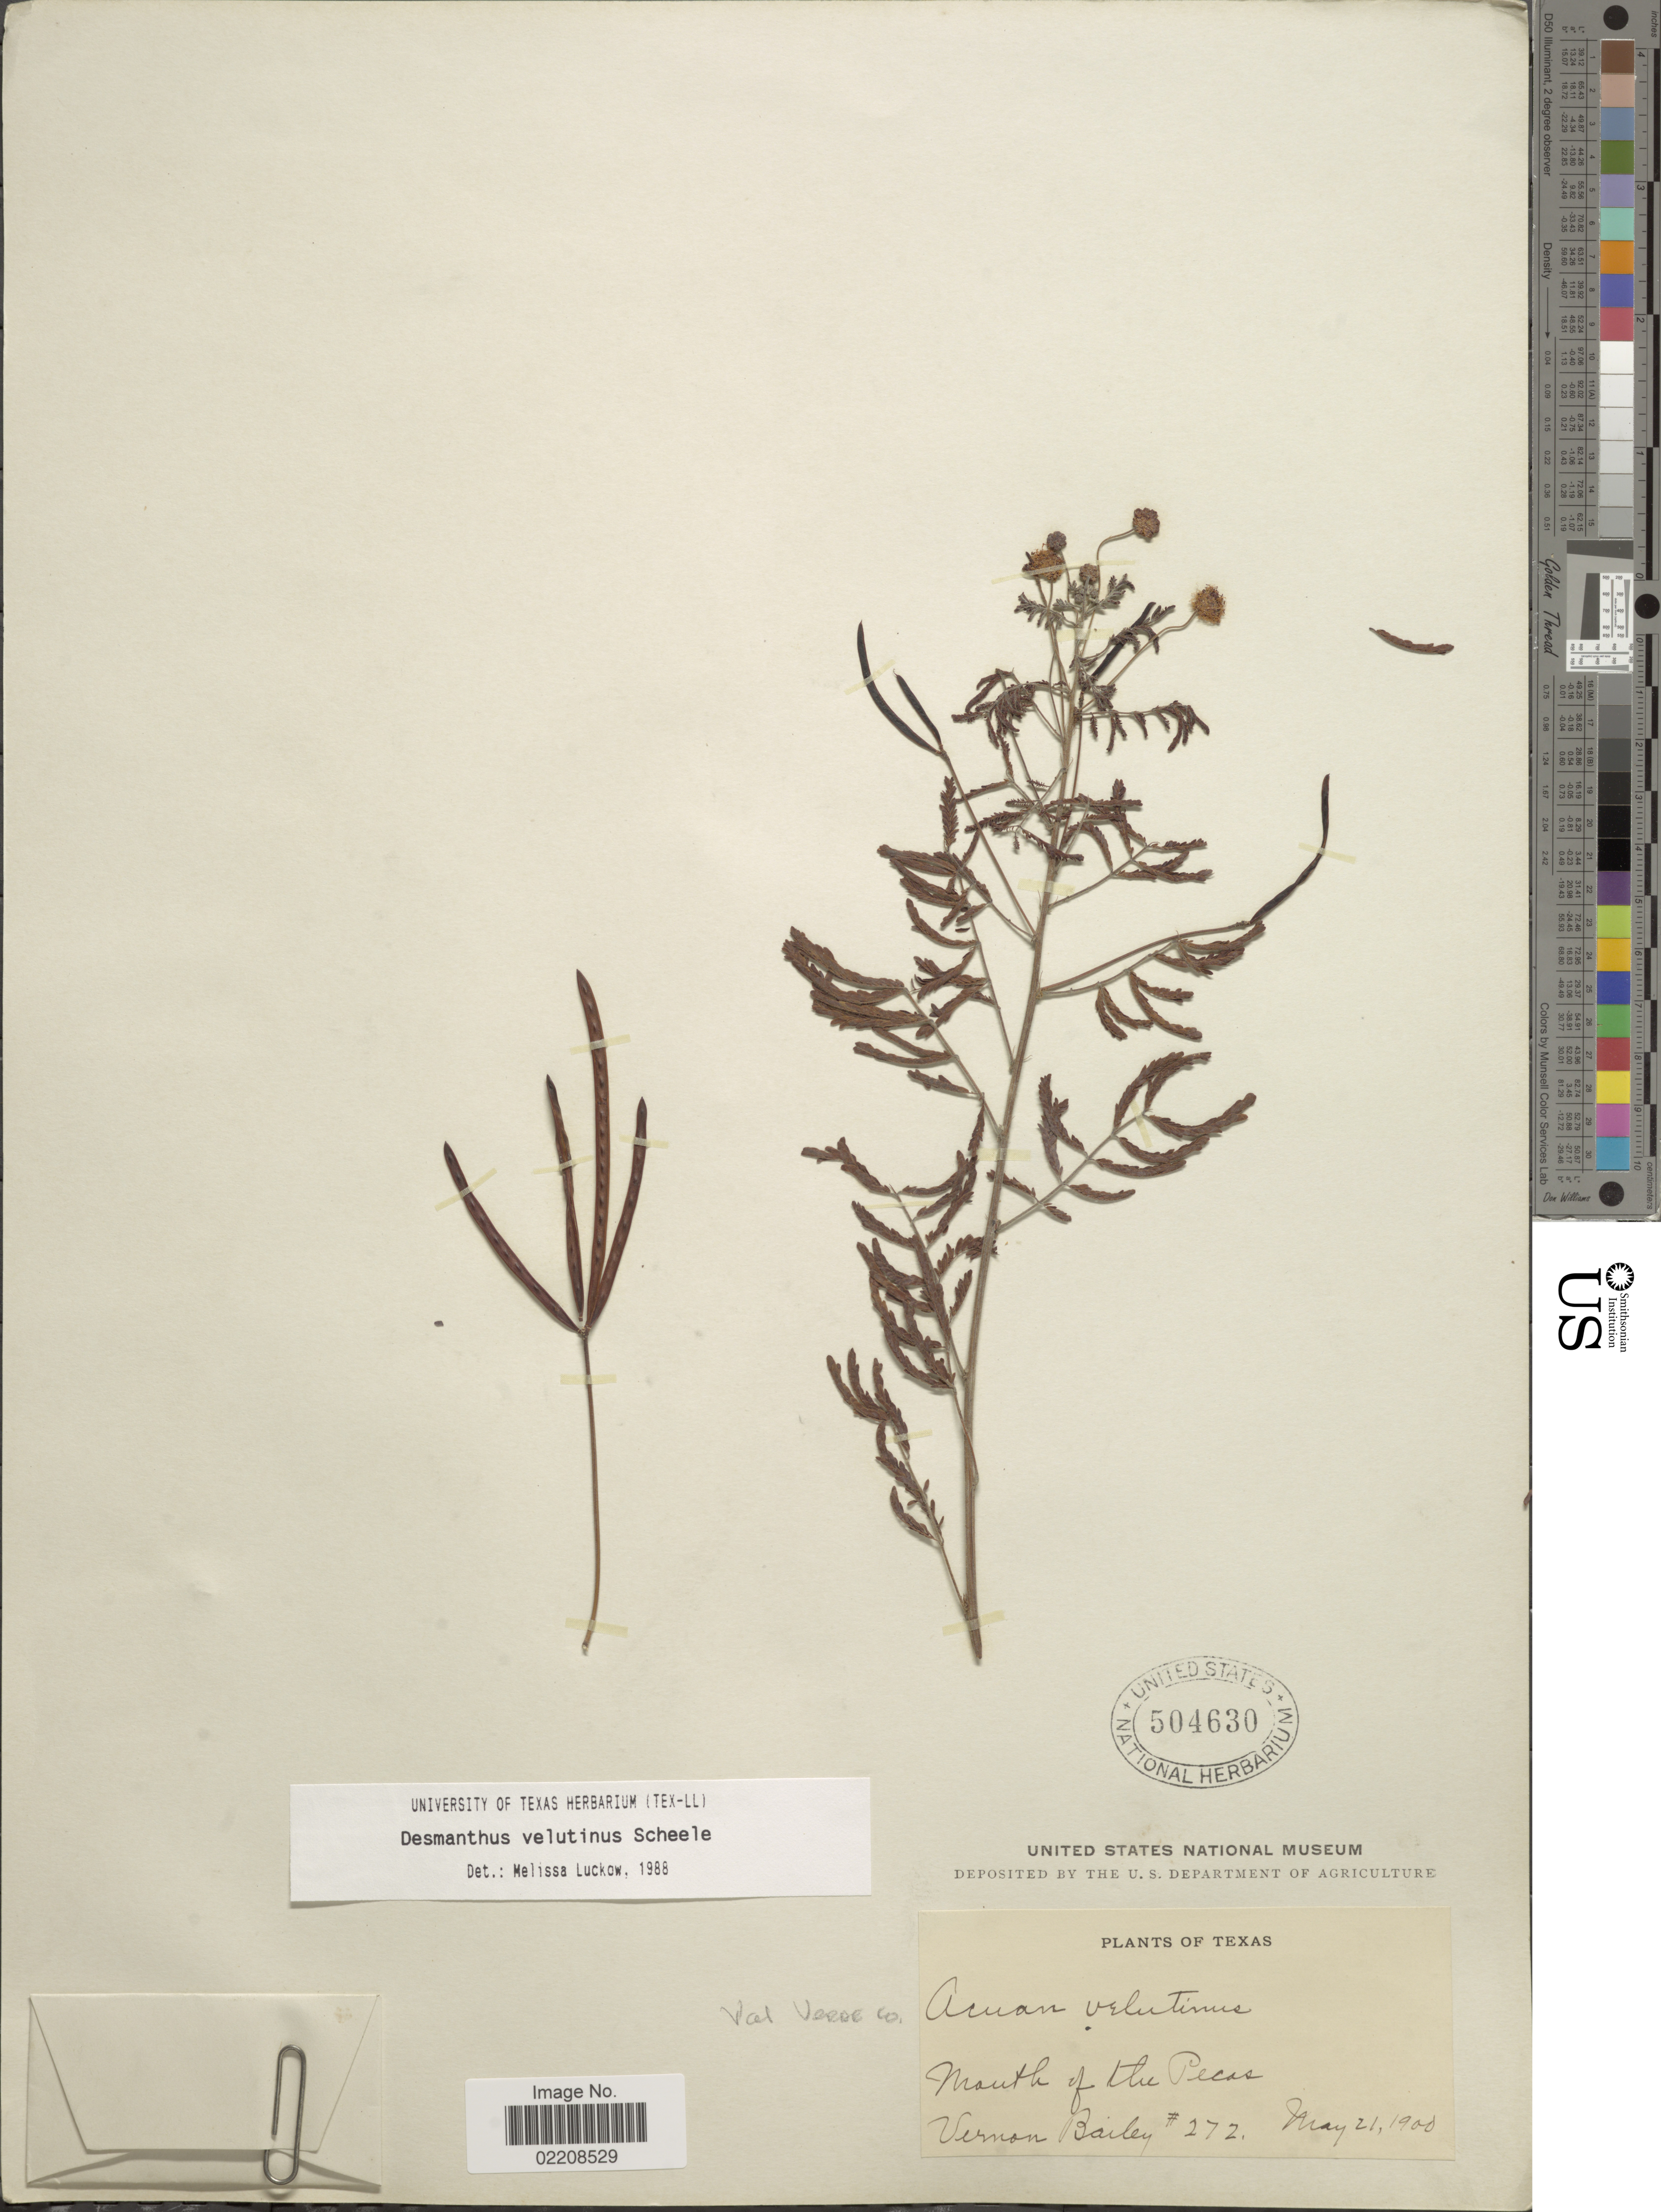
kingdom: Plantae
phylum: Tracheophyta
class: Magnoliopsida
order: Fabales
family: Fabaceae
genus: Desmanthus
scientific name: Desmanthus velutinus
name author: Scheele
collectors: V. O. Bailey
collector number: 272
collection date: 1900-05-21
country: United States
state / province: Texas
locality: Mouth of the Pecos. Val Verde Co.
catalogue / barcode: US 504630